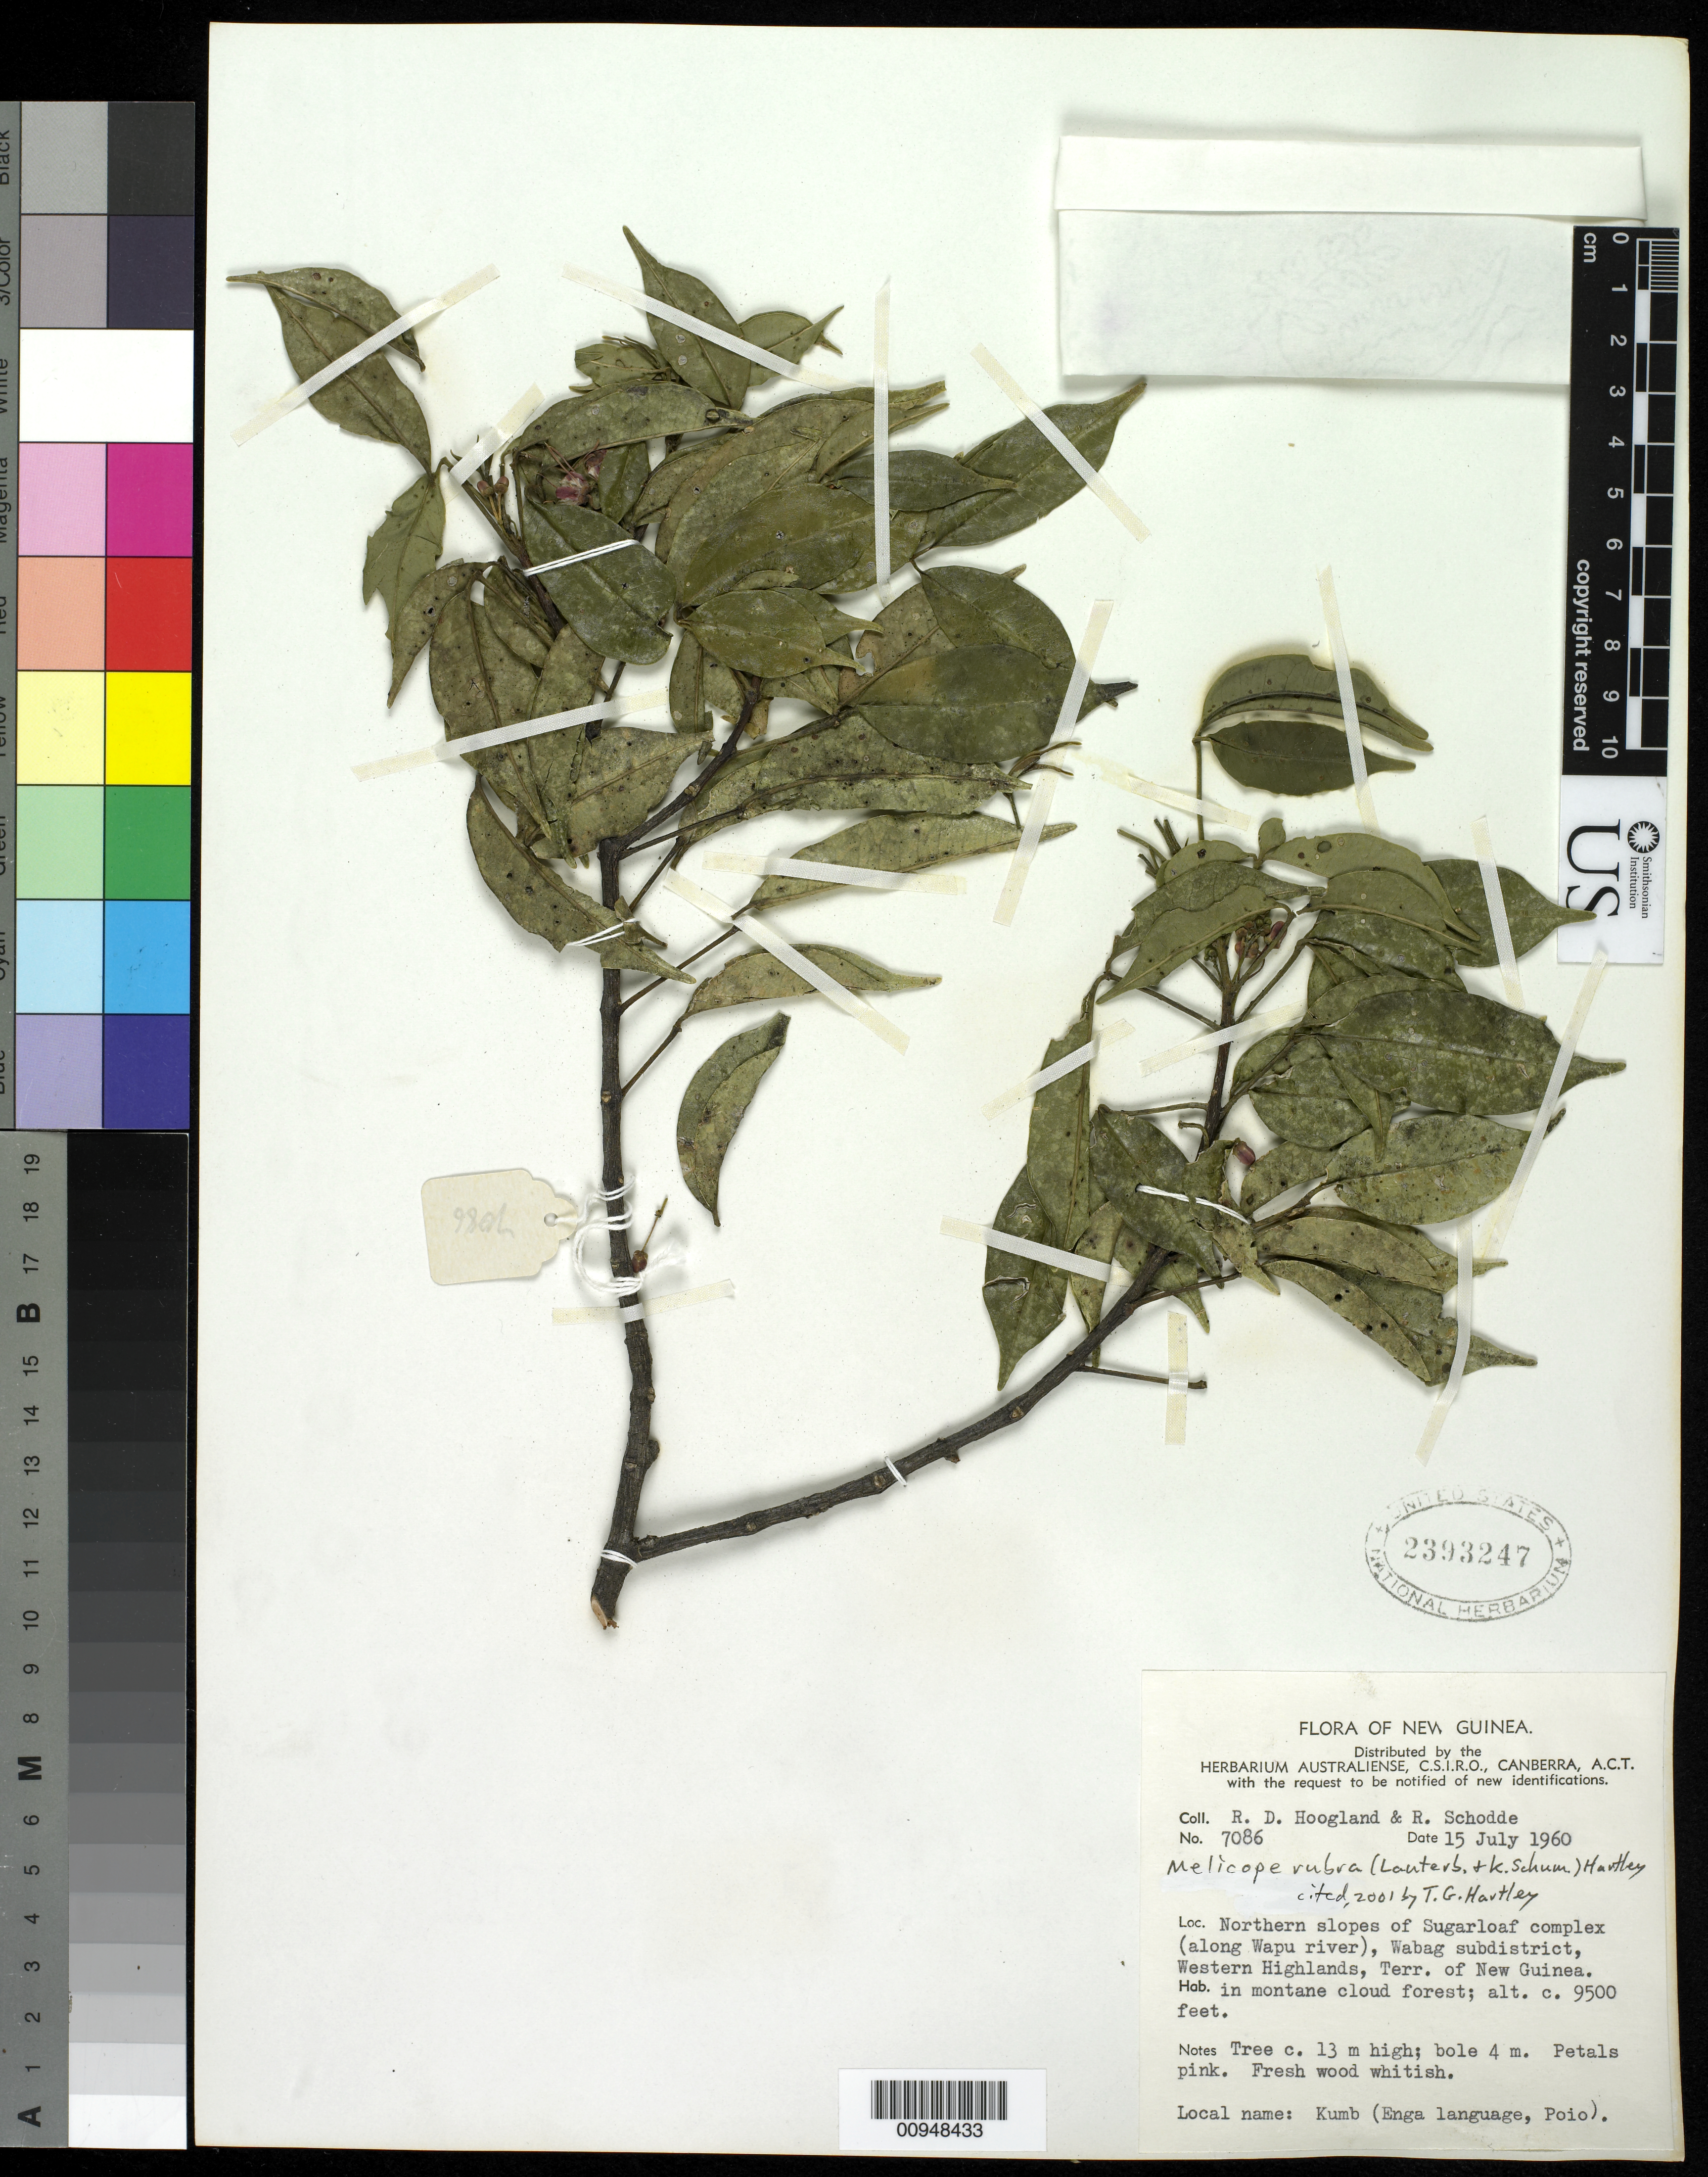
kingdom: Plantae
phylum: Tracheophyta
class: Magnoliopsida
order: Sapindales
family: Rutaceae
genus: Melicope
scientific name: Melicope rubra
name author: (Lauterb. & K. Schum.) T.G. Hartley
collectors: R. D. Hoogland & R. Schodde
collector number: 7086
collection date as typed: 15 Jul 1960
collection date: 1960-07-15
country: Papua New Guinea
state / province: Enga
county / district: Wabag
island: New Guinea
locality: Northern slopes of Sugarloaf complex (along Wapu river)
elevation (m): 2896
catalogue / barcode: US 2393247